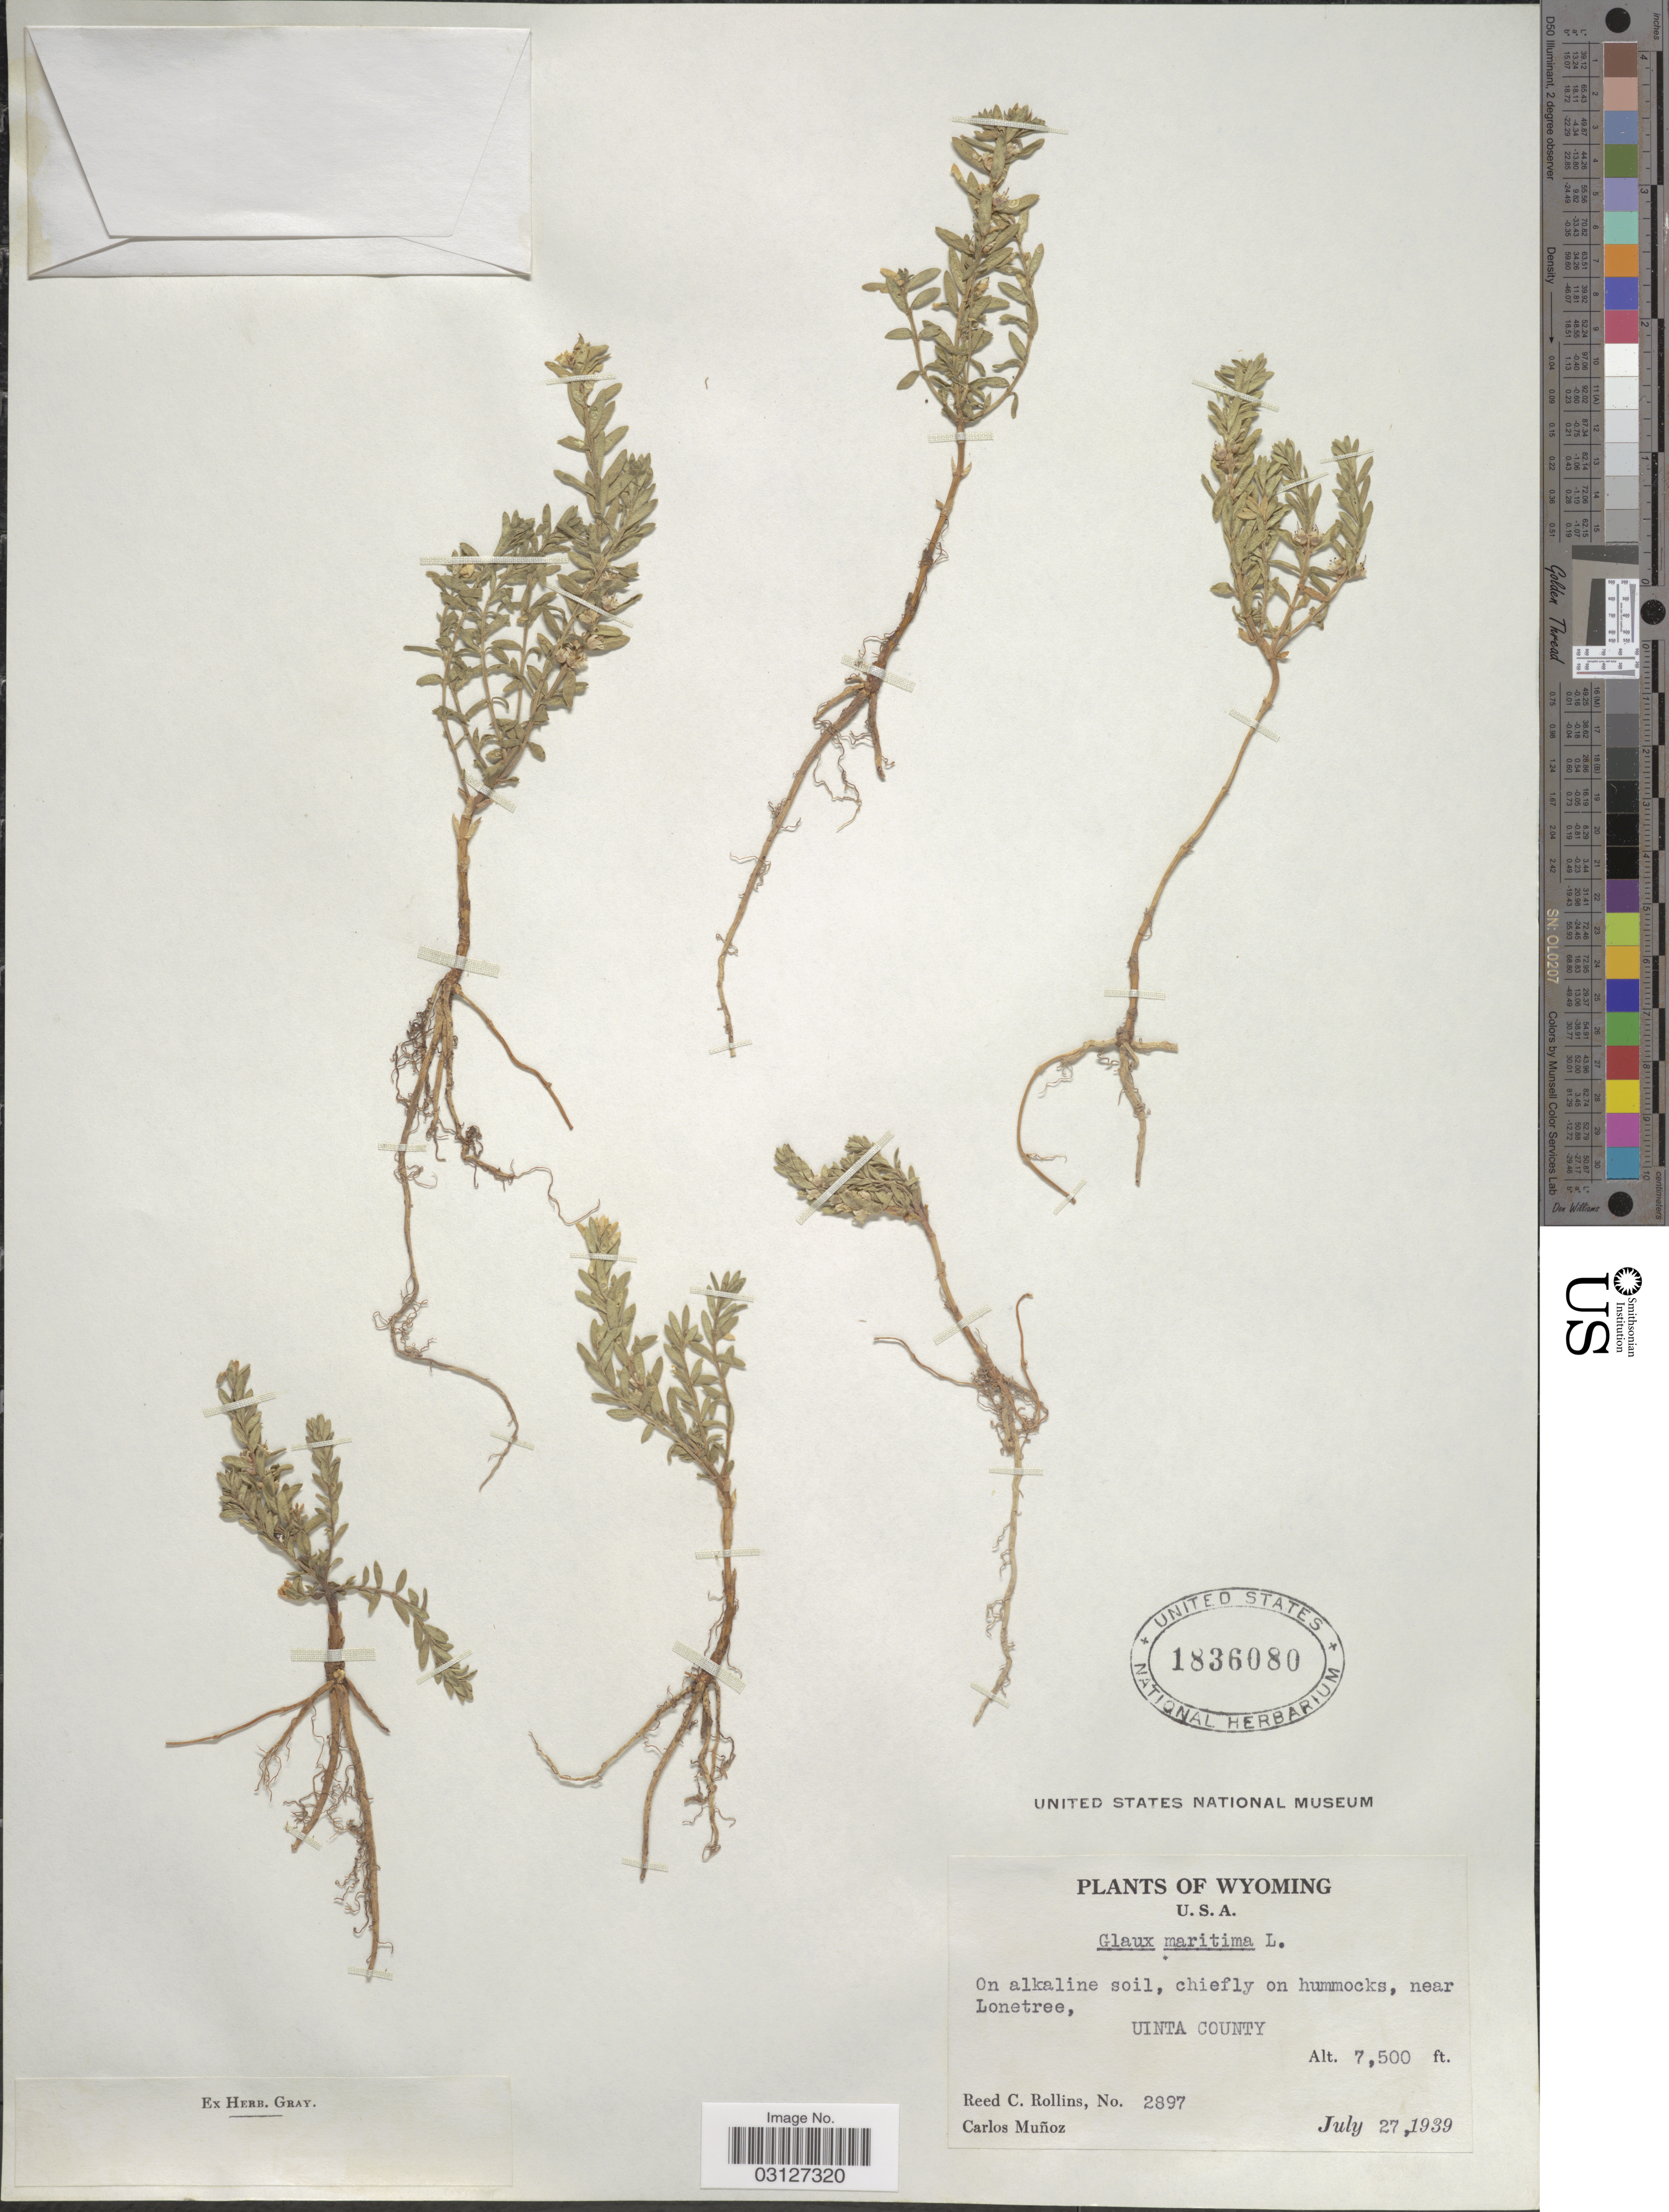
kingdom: Plantae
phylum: Tracheophyta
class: Magnoliopsida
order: Ericales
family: Primulaceae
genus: Glaux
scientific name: Glaux maritima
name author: L.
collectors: R. C. Rollins & C. Muñoz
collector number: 2897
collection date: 1939-07-27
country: United States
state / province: Wyoming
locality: On alkaline soil, chiefly on hummocks, near Lonetree, Uinta County.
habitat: on alkaline soil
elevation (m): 2286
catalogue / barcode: US 1836080